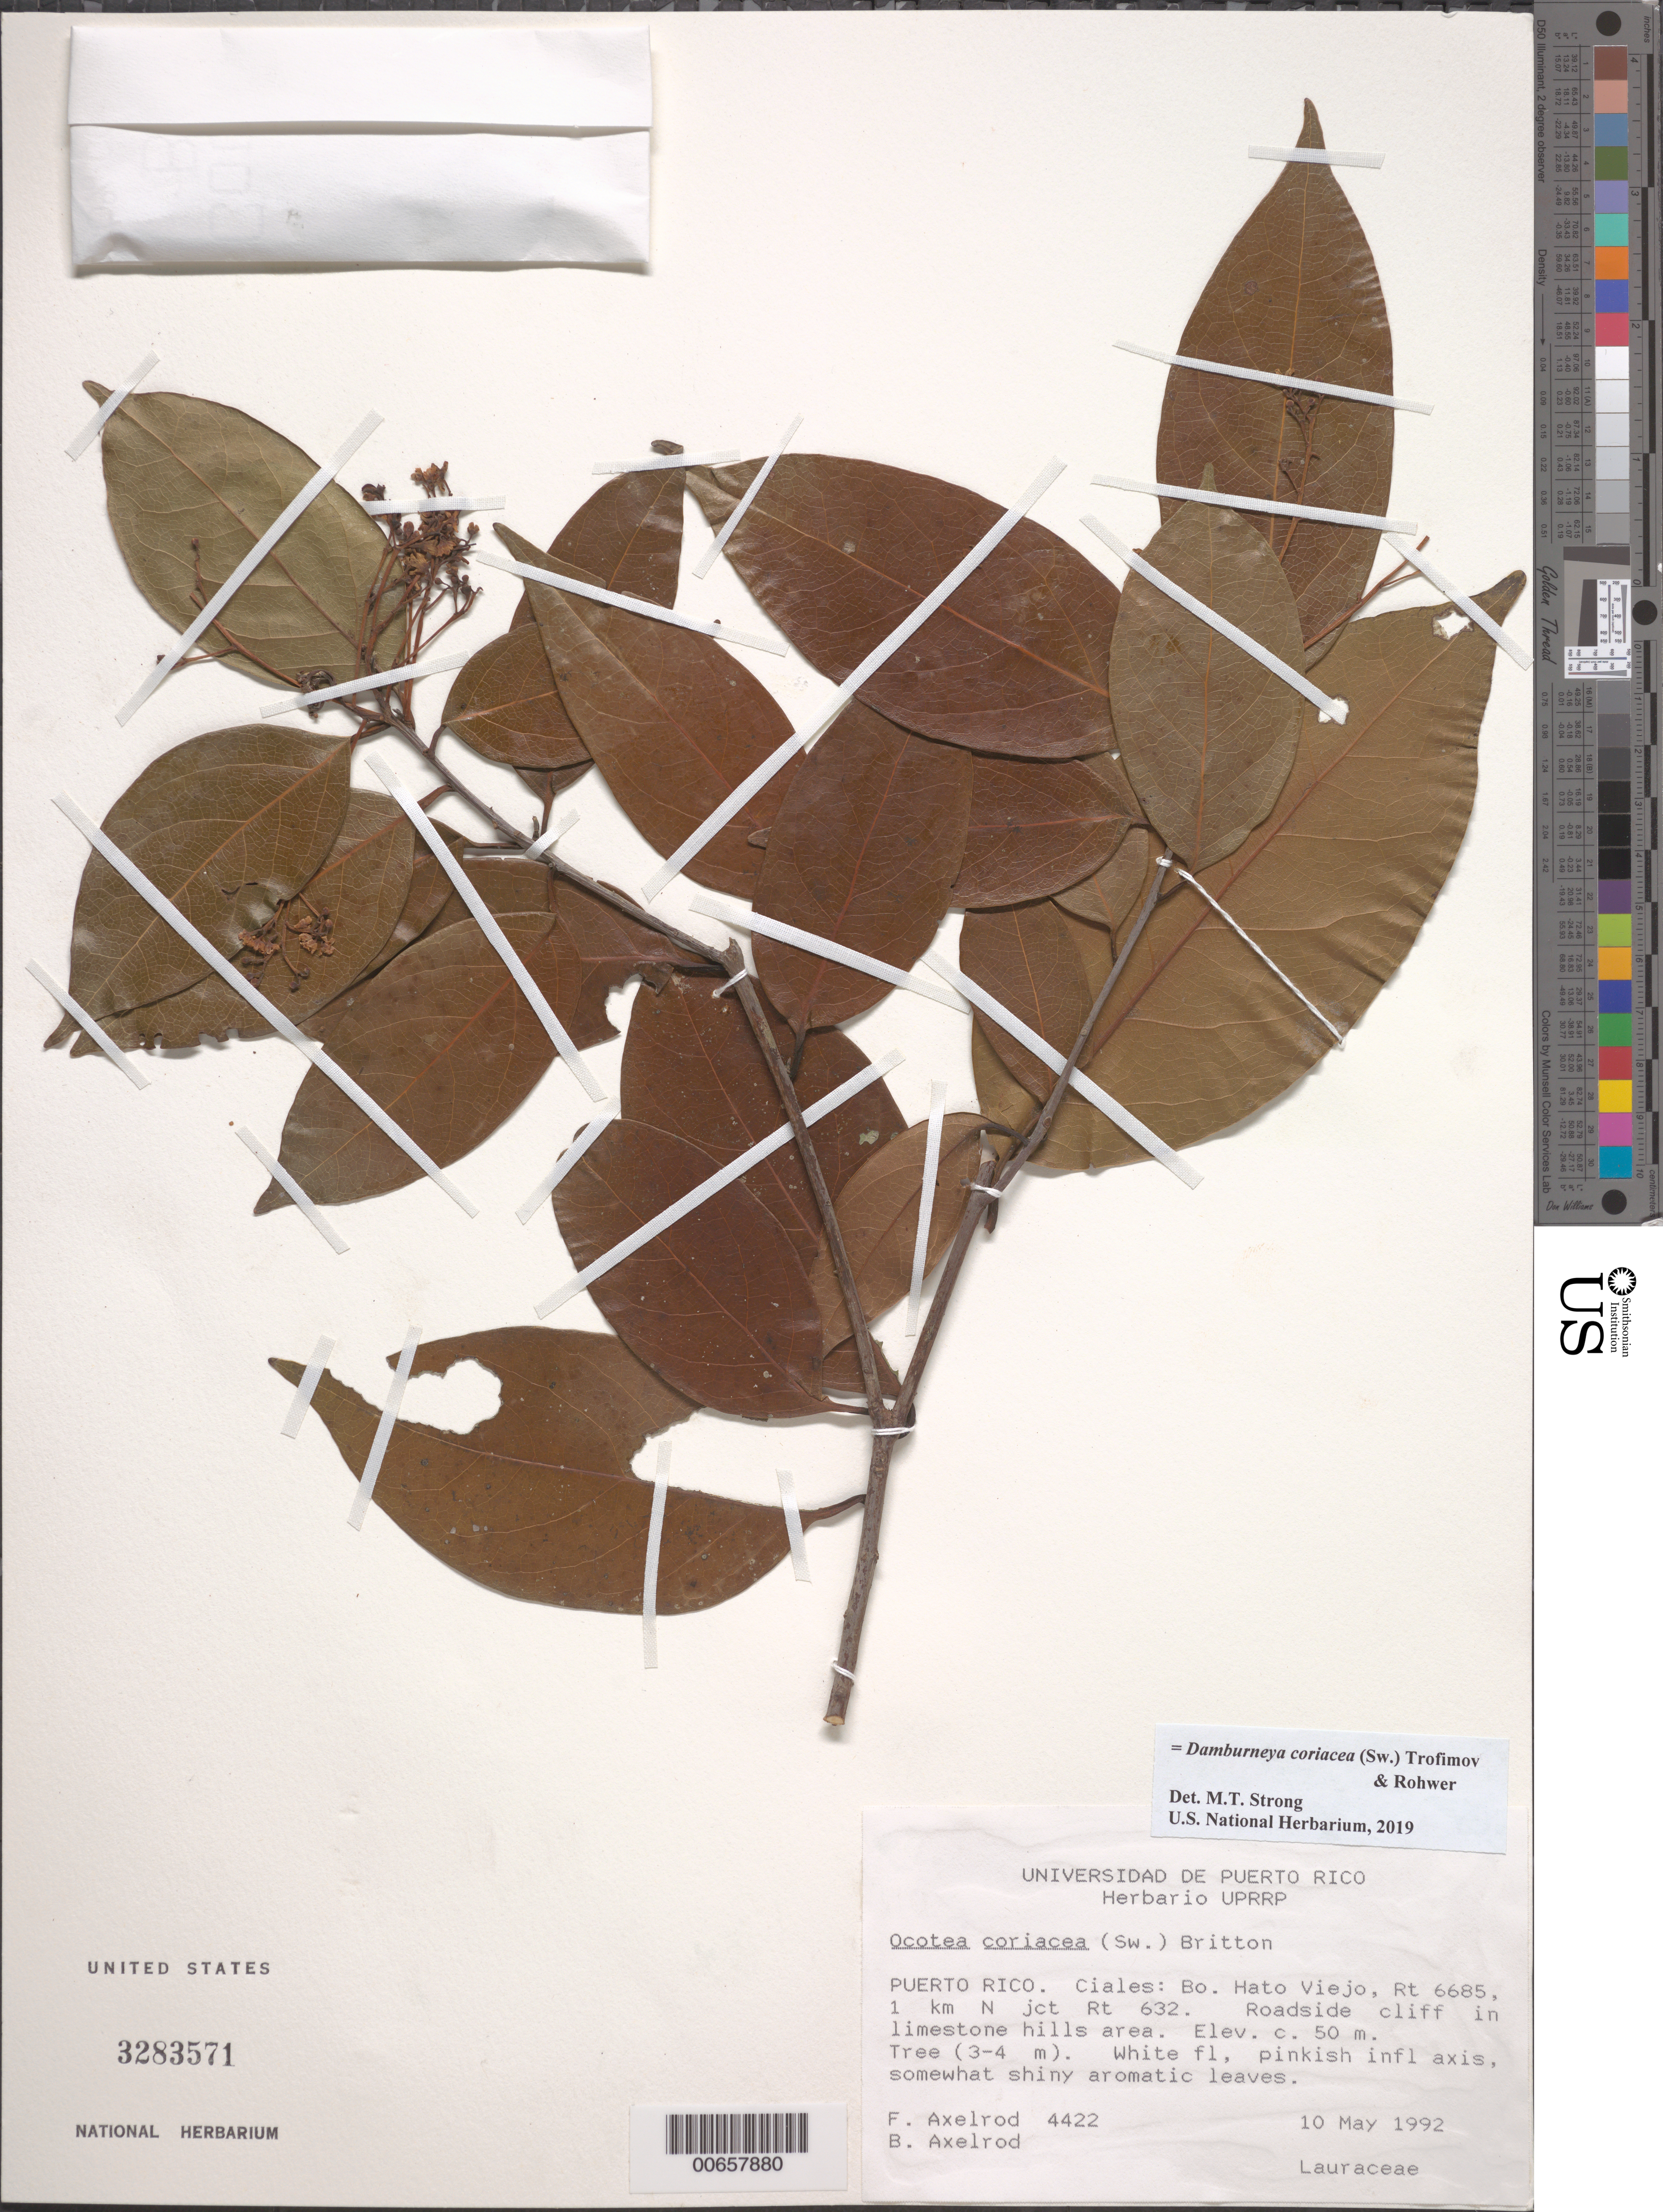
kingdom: Plantae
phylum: Tracheophyta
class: Magnoliopsida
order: Laurales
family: Lauraceae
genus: Damburneya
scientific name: Damburneya coriacea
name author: (Sw.) Trofimov & Rohwer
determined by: Strong, M. T., (US), Smithsonian Institution - National Museum of Natural History (UNITED STATES)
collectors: F. S. Axelrod & B. Axelrod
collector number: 4422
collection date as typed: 10 May 1992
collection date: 1992-05-10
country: Puerto Rico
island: Greater Antilles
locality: Ciales: Bo. Hato Viejo, Rt 6685, 1 km N jct Rt 632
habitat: Roadside cliff in limestone hills area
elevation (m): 50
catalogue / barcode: US 3283571